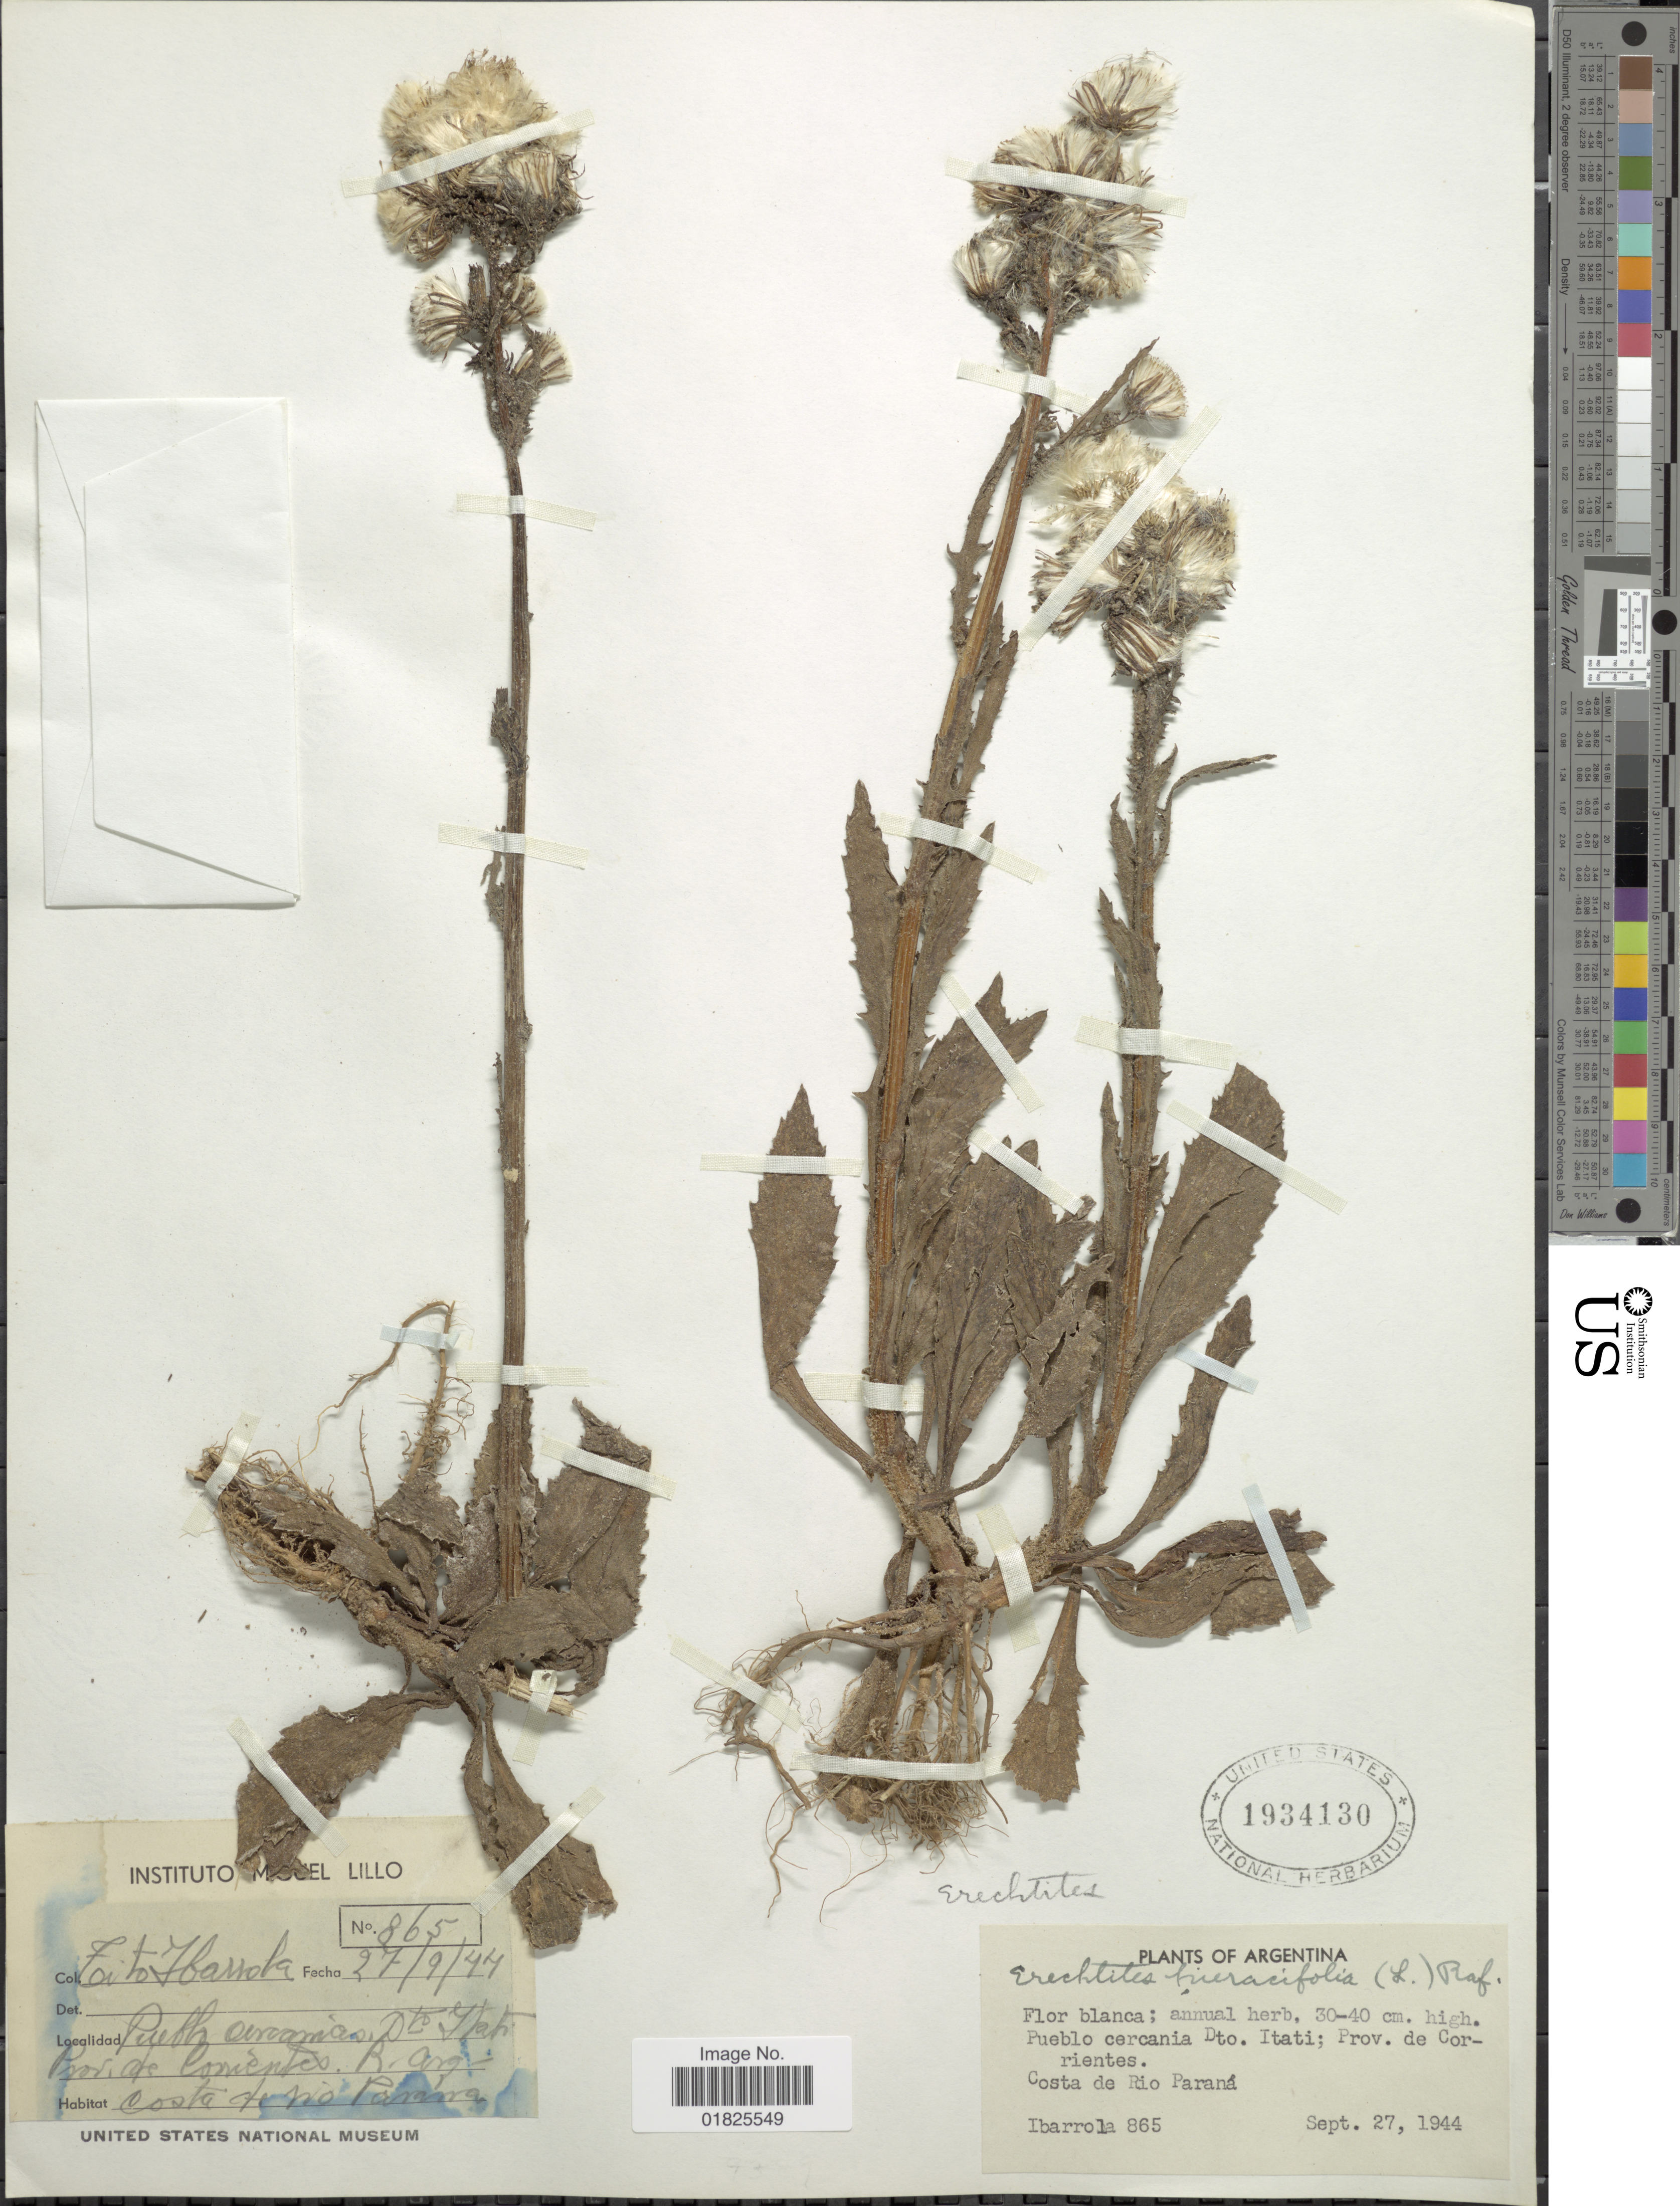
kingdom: Plantae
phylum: Tracheophyta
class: Magnoliopsida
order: Asterales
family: Asteraceae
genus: Erechtites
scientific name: Erechtites hieraciifolius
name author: (L.) Raf. ex DC.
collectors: T. Ibarrola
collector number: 865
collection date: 1944-09-27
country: Argentina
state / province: Corrientes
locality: Pueblo cercania Dto. Itati, Costa de Rio Parana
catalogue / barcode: US 1934130